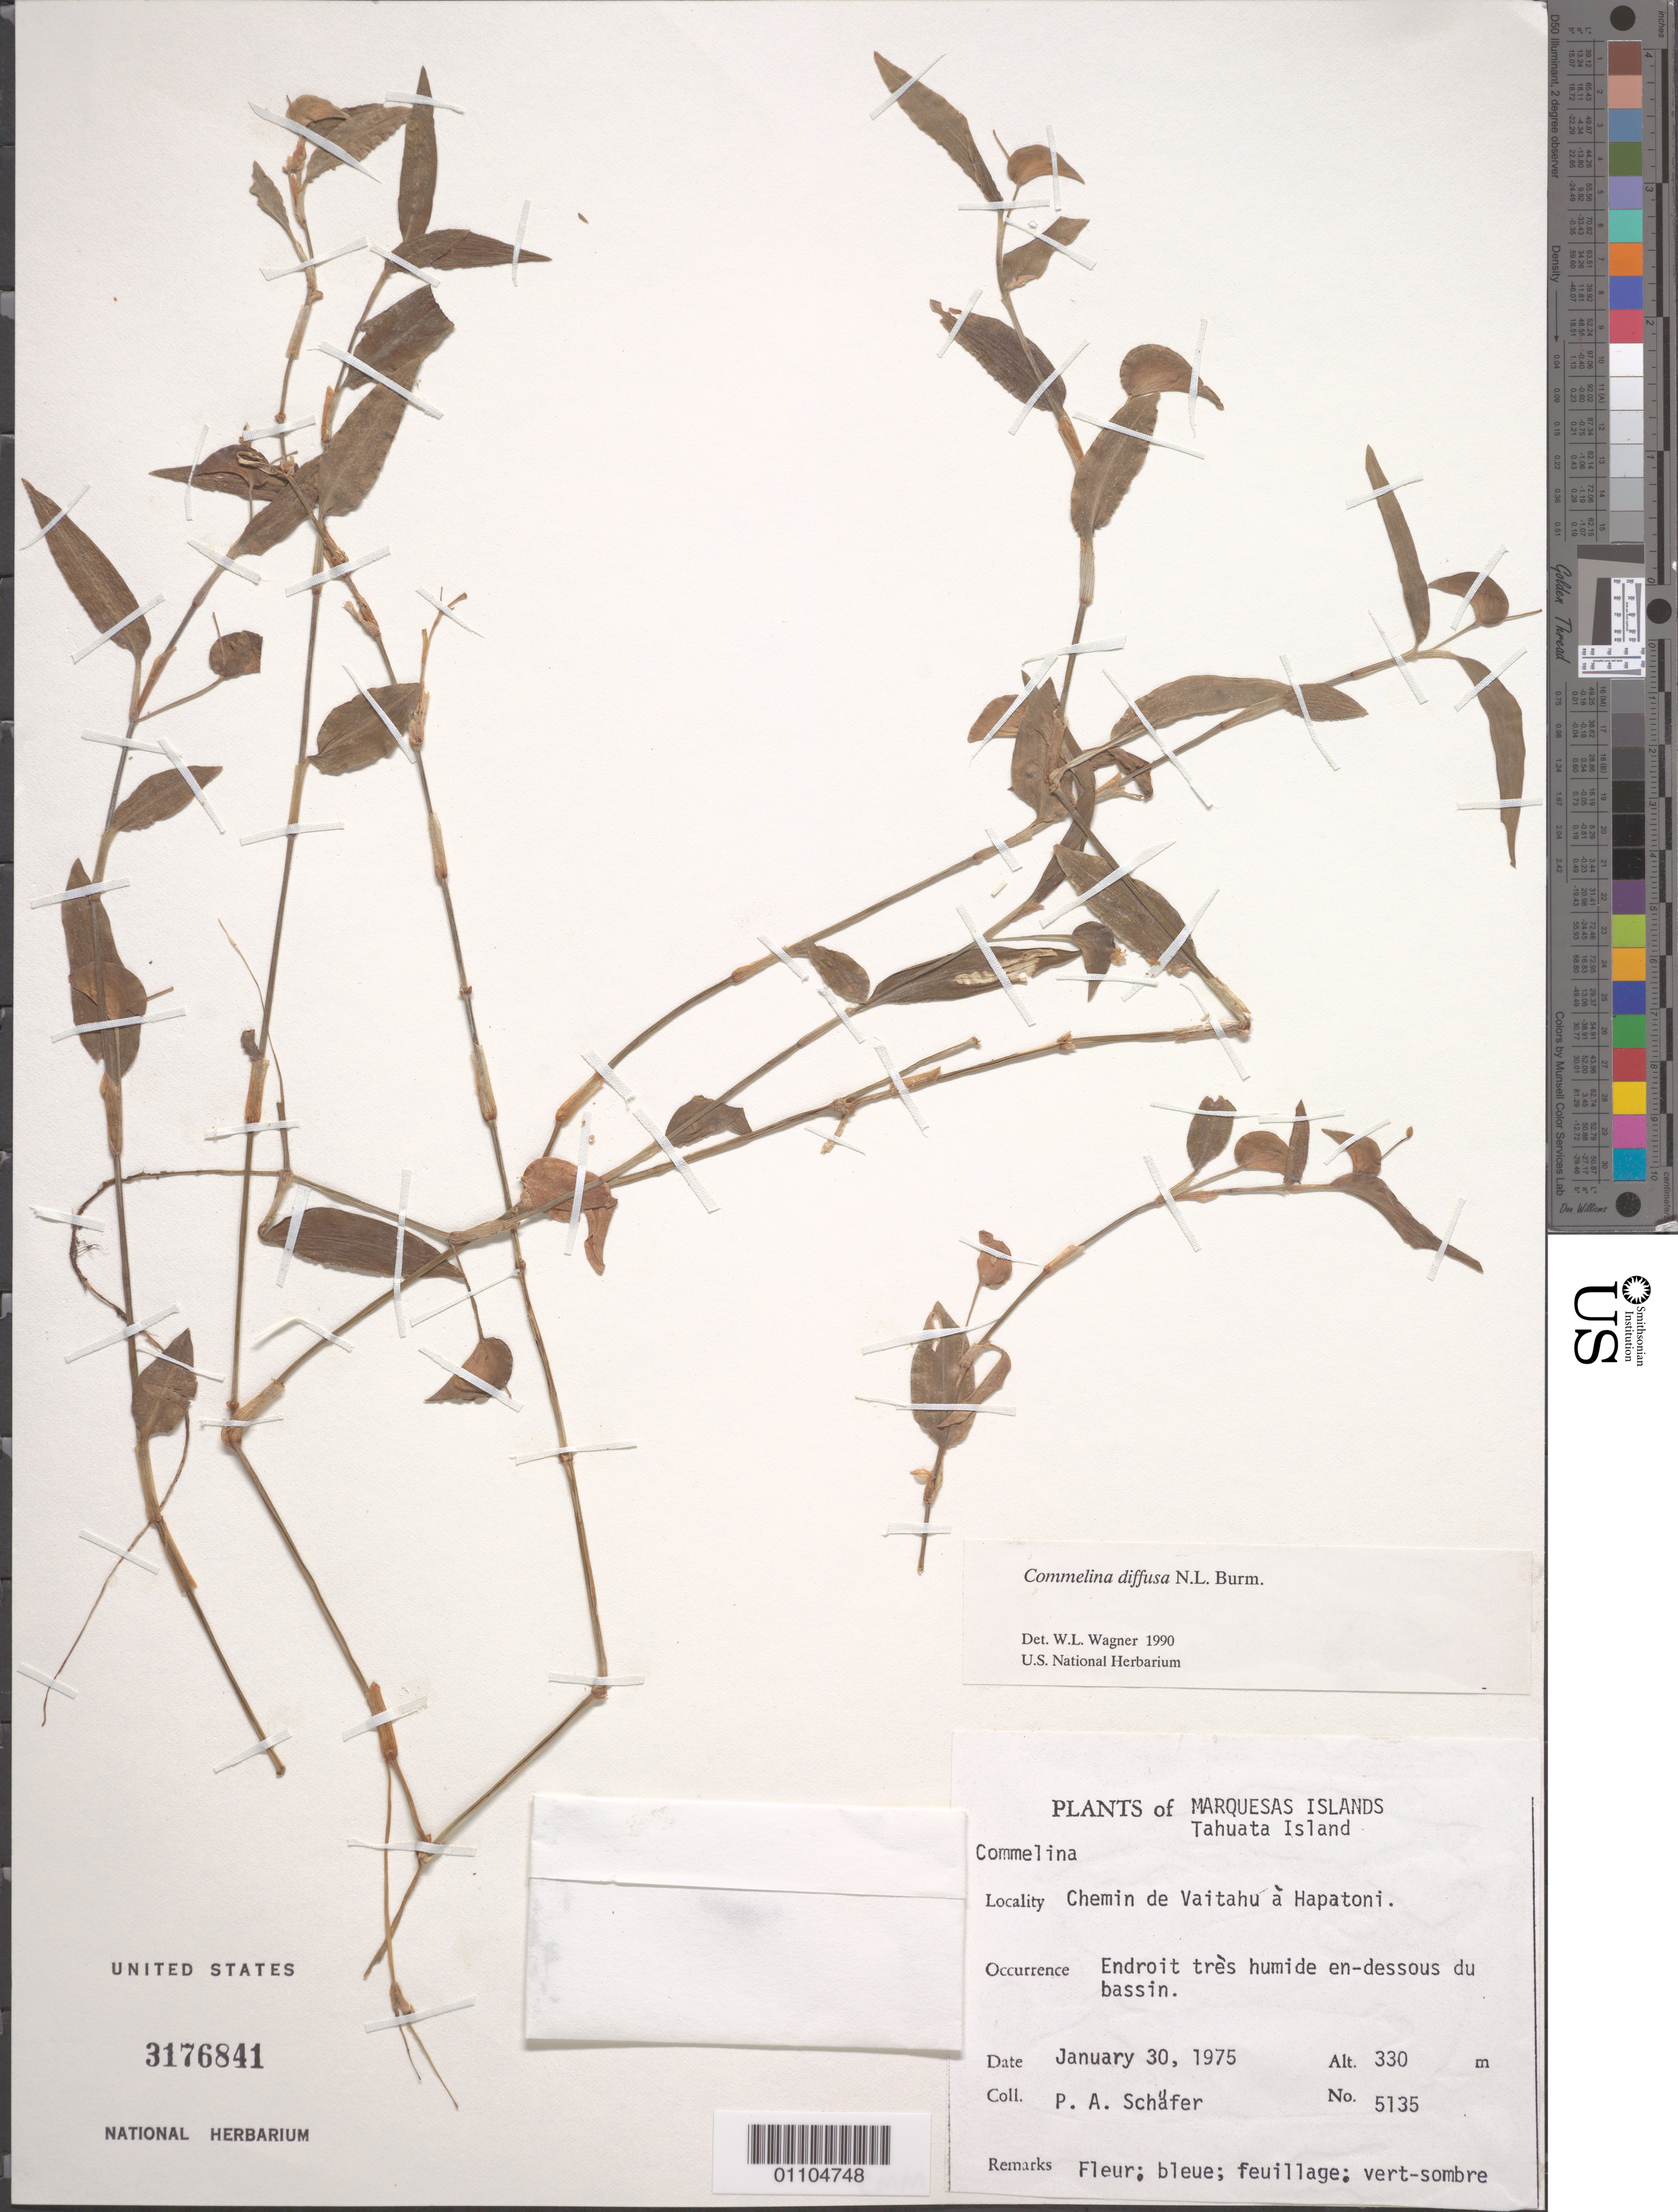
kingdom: Plantae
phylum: Tracheophyta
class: Liliopsida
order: Commelinales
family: Commelinaceae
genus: Commelina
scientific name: Commelina diffusa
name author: Burm. f.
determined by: Wagner, W. L., (BOT), Smithsonian Institution - National Museum of Natural History (UNITED STATES)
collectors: P. A. Schäfer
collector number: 5135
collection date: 1975-01-30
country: French Polynesia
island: Tahuata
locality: Chemin de Vaitahu à Hapatoni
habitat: Endroit très humide en-dessous du bassin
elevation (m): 330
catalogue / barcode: US 3176841